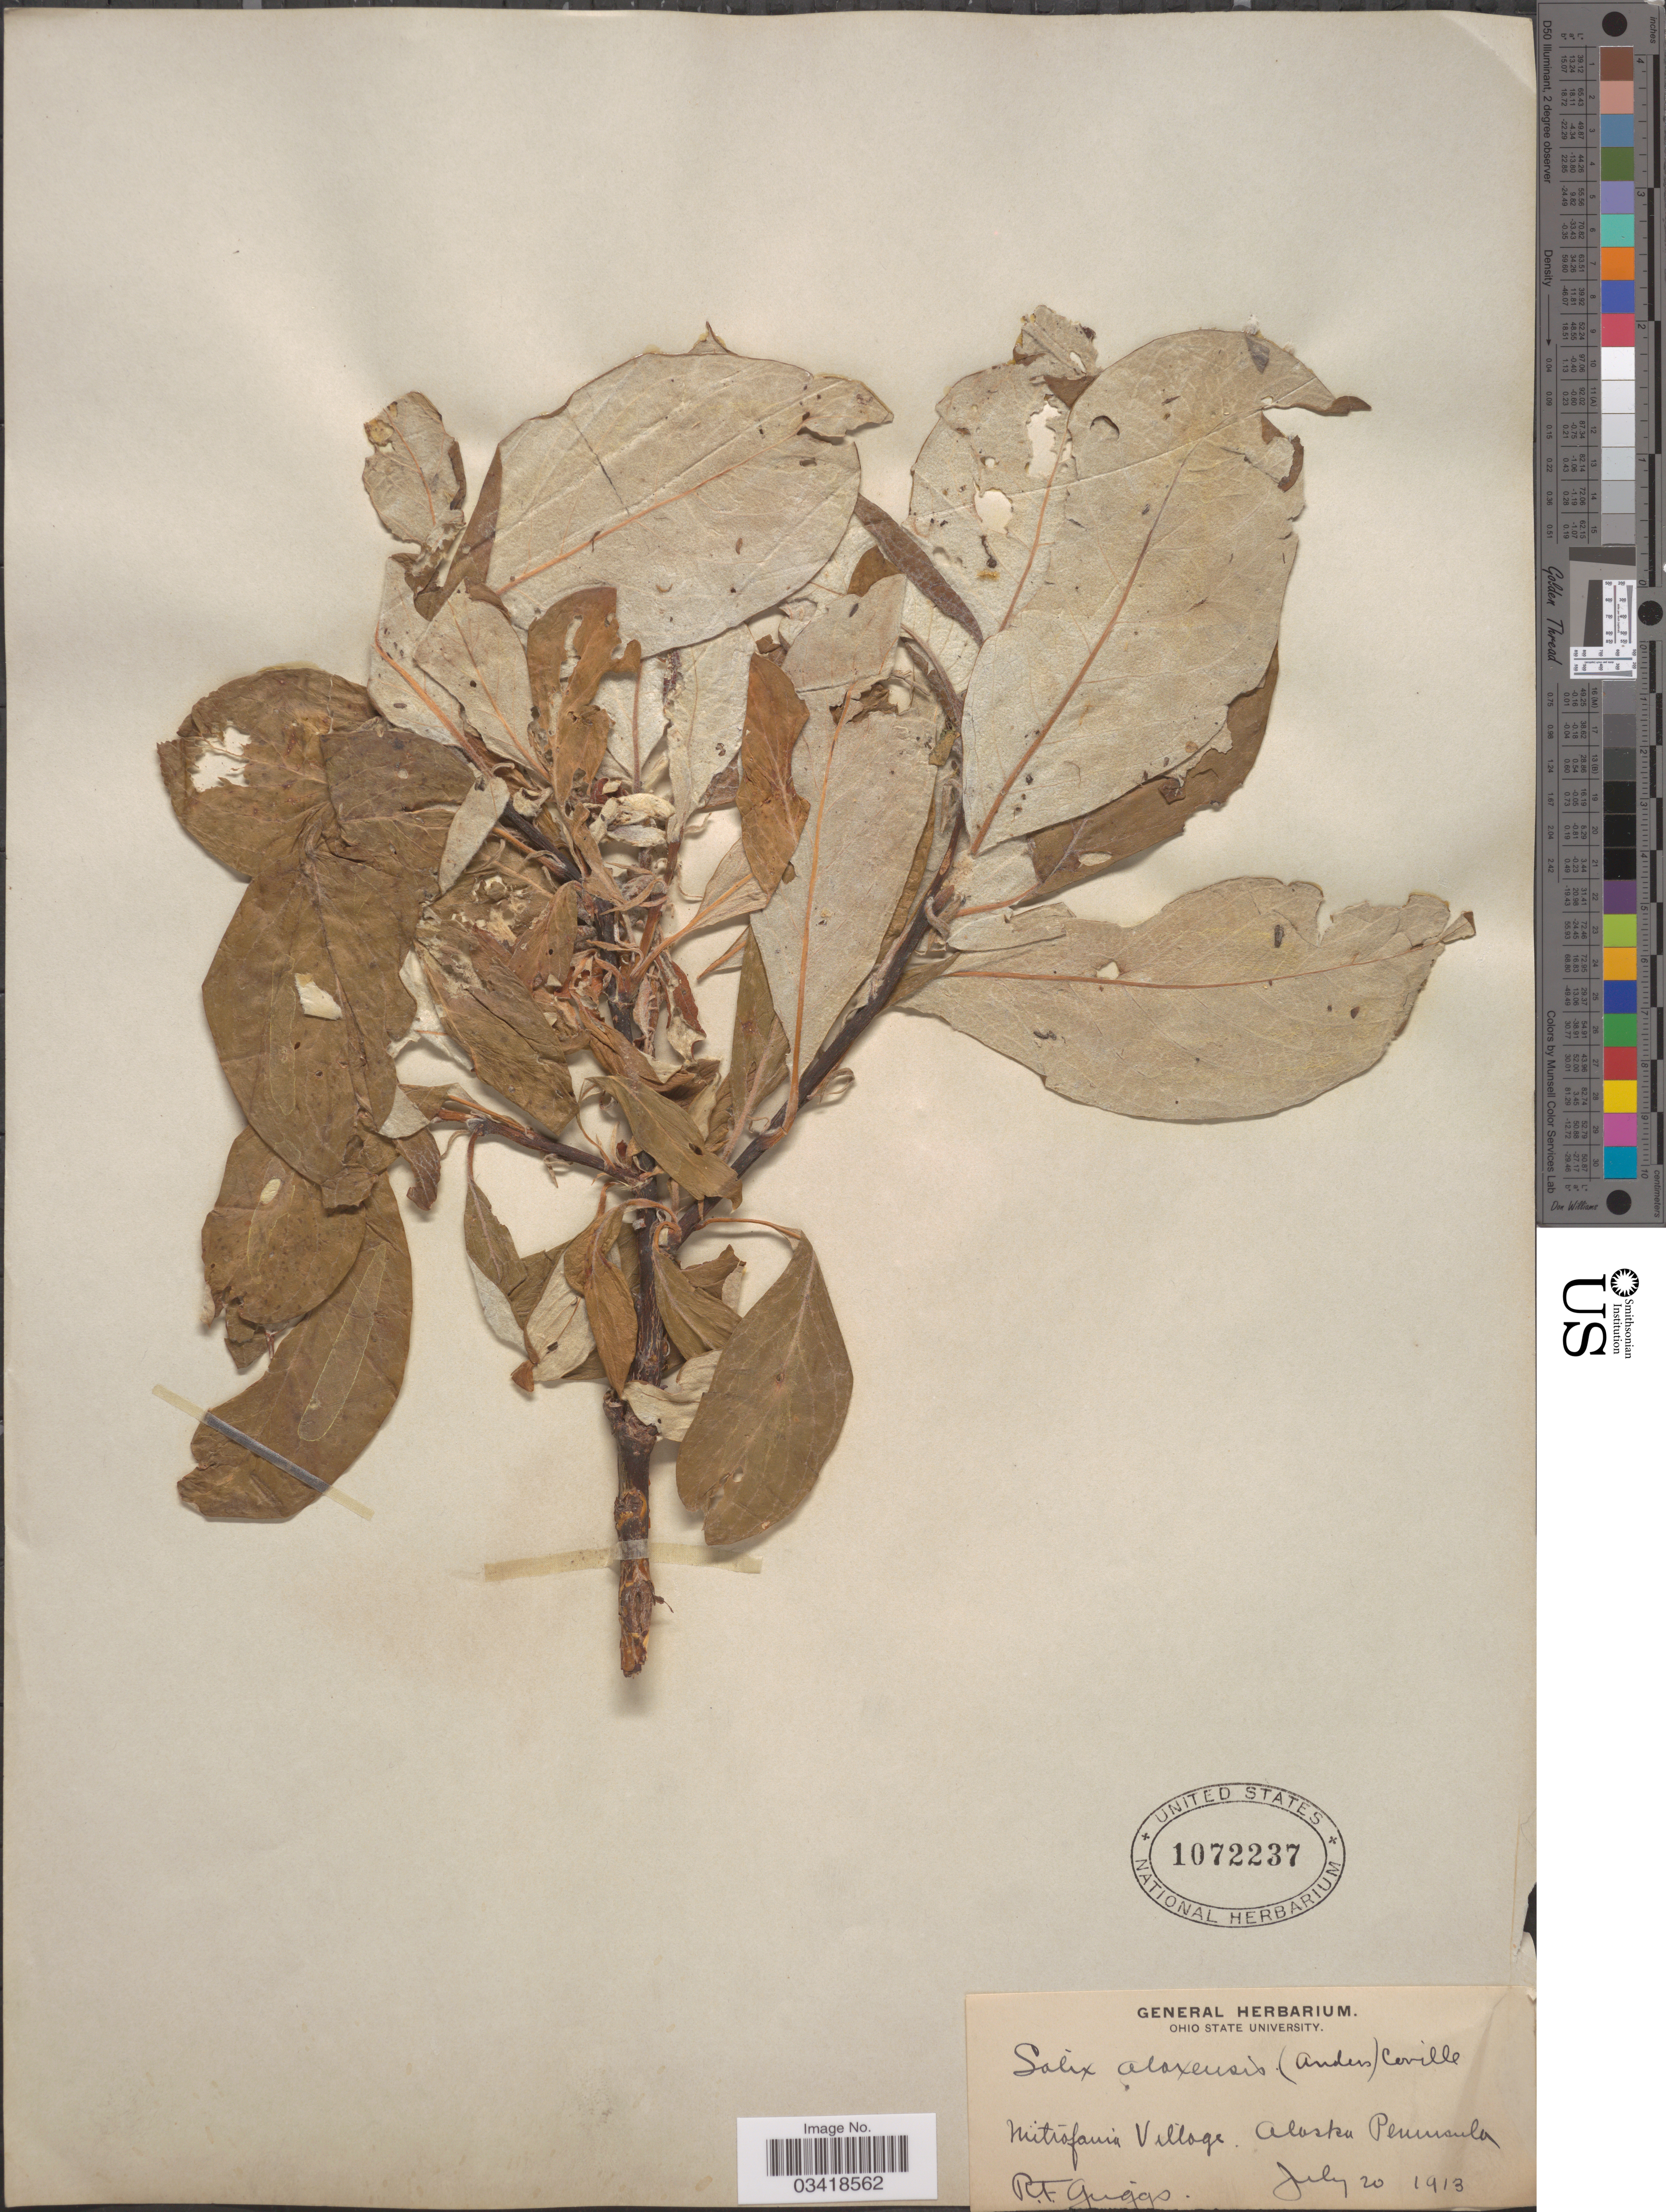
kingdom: Plantae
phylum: Tracheophyta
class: Magnoliopsida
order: Malpighiales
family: Salicaceae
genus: Salix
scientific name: Salix alaxensis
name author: (Andersson) Coville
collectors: R. F. Griggs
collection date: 1913-07-20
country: United States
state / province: Alaska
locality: Mitrofania Village. Alaska Peninsula.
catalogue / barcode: US 1072237